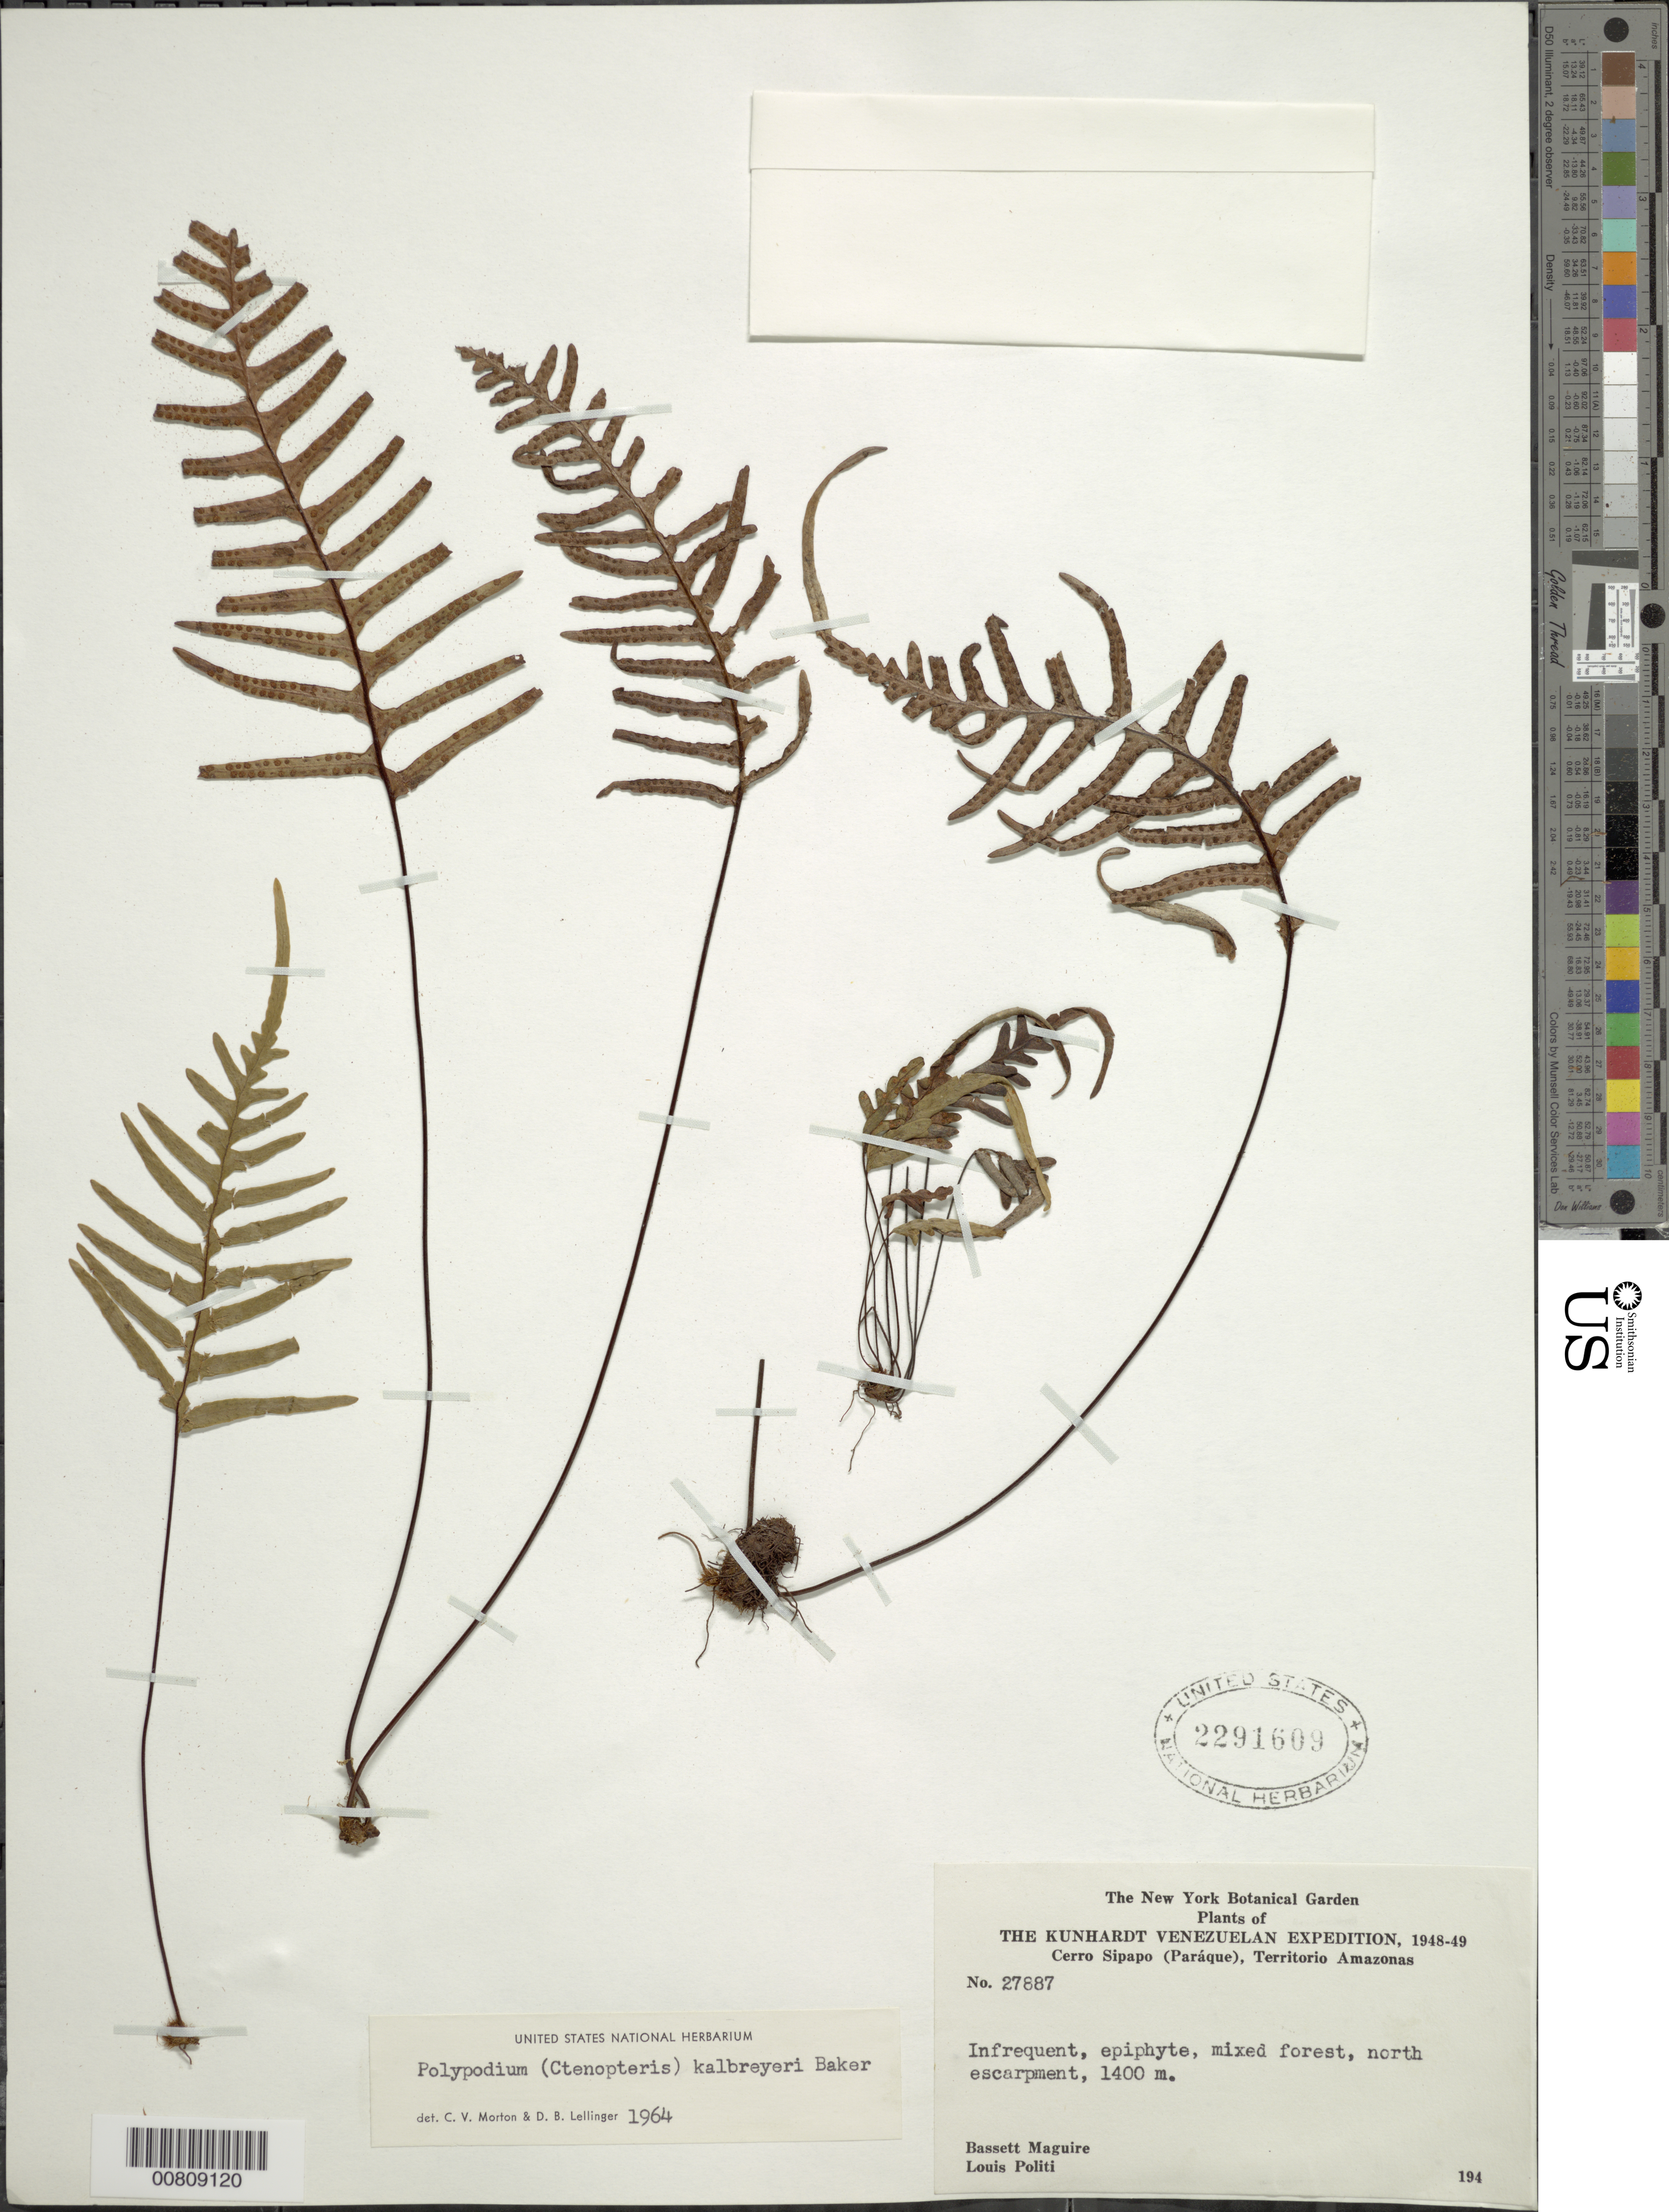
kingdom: Plantae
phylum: Tracheophyta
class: Polypodiopsida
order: Polypodiales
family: Polypodiaceae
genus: Ceradenia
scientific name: Ceradenia kalbreyeri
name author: (Baker) L.E. Bishop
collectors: B. Maguire & L. Politi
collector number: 27887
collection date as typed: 23-Dec-48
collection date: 1948-12-23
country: Venezuela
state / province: Amazonas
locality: Cerro Sipapo (Paráque), North Escarpment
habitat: Mixed forest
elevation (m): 1400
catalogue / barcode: US 2291609